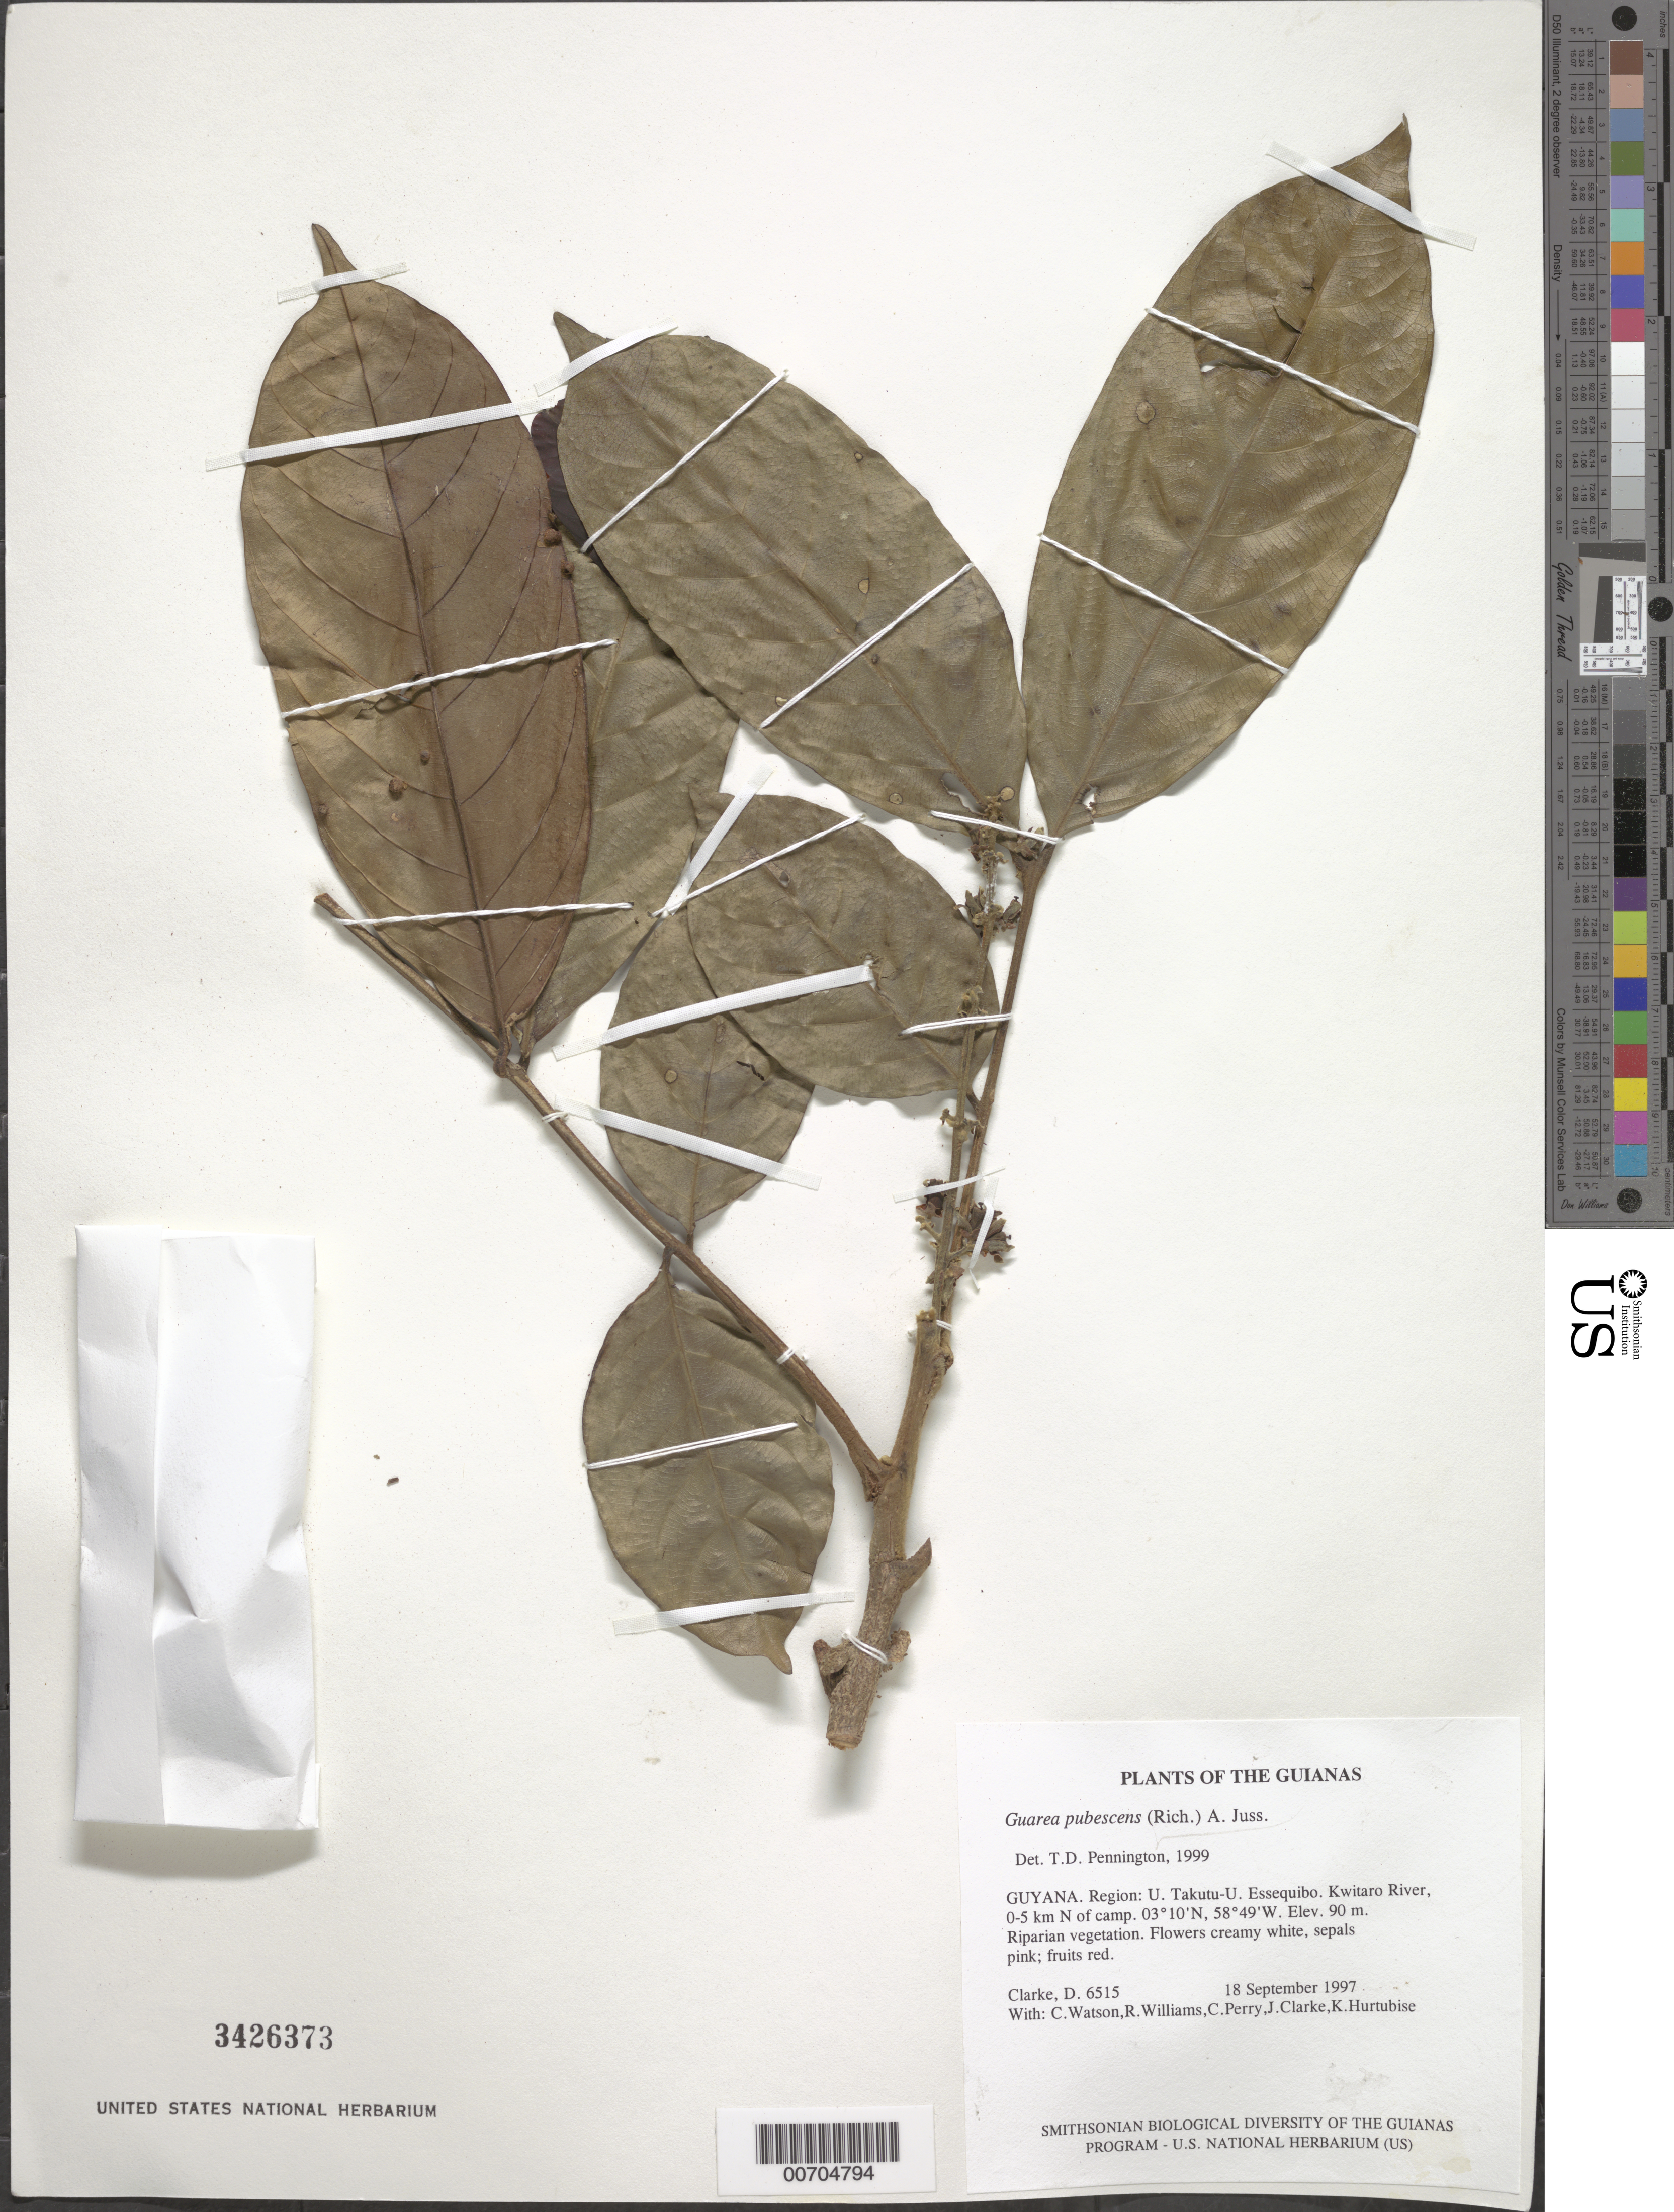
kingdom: Plantae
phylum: Tracheophyta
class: Magnoliopsida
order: Sapindales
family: Meliaceae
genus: Guarea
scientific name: Guarea pubescens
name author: (Rich.) A. Juss.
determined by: Pennington, T. D., (K)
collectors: H. D. Clarke, C. Watson, R. Williams, C. Perry, J. Clarke & K. Hurtubise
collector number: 6515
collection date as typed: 18 September 1997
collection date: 1997-09-18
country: Guyana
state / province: U. Takutu-U. Essequibo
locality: Kwitaro River, 0-5 km N of camp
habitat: Riparian vegetation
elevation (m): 90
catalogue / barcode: US 3426373